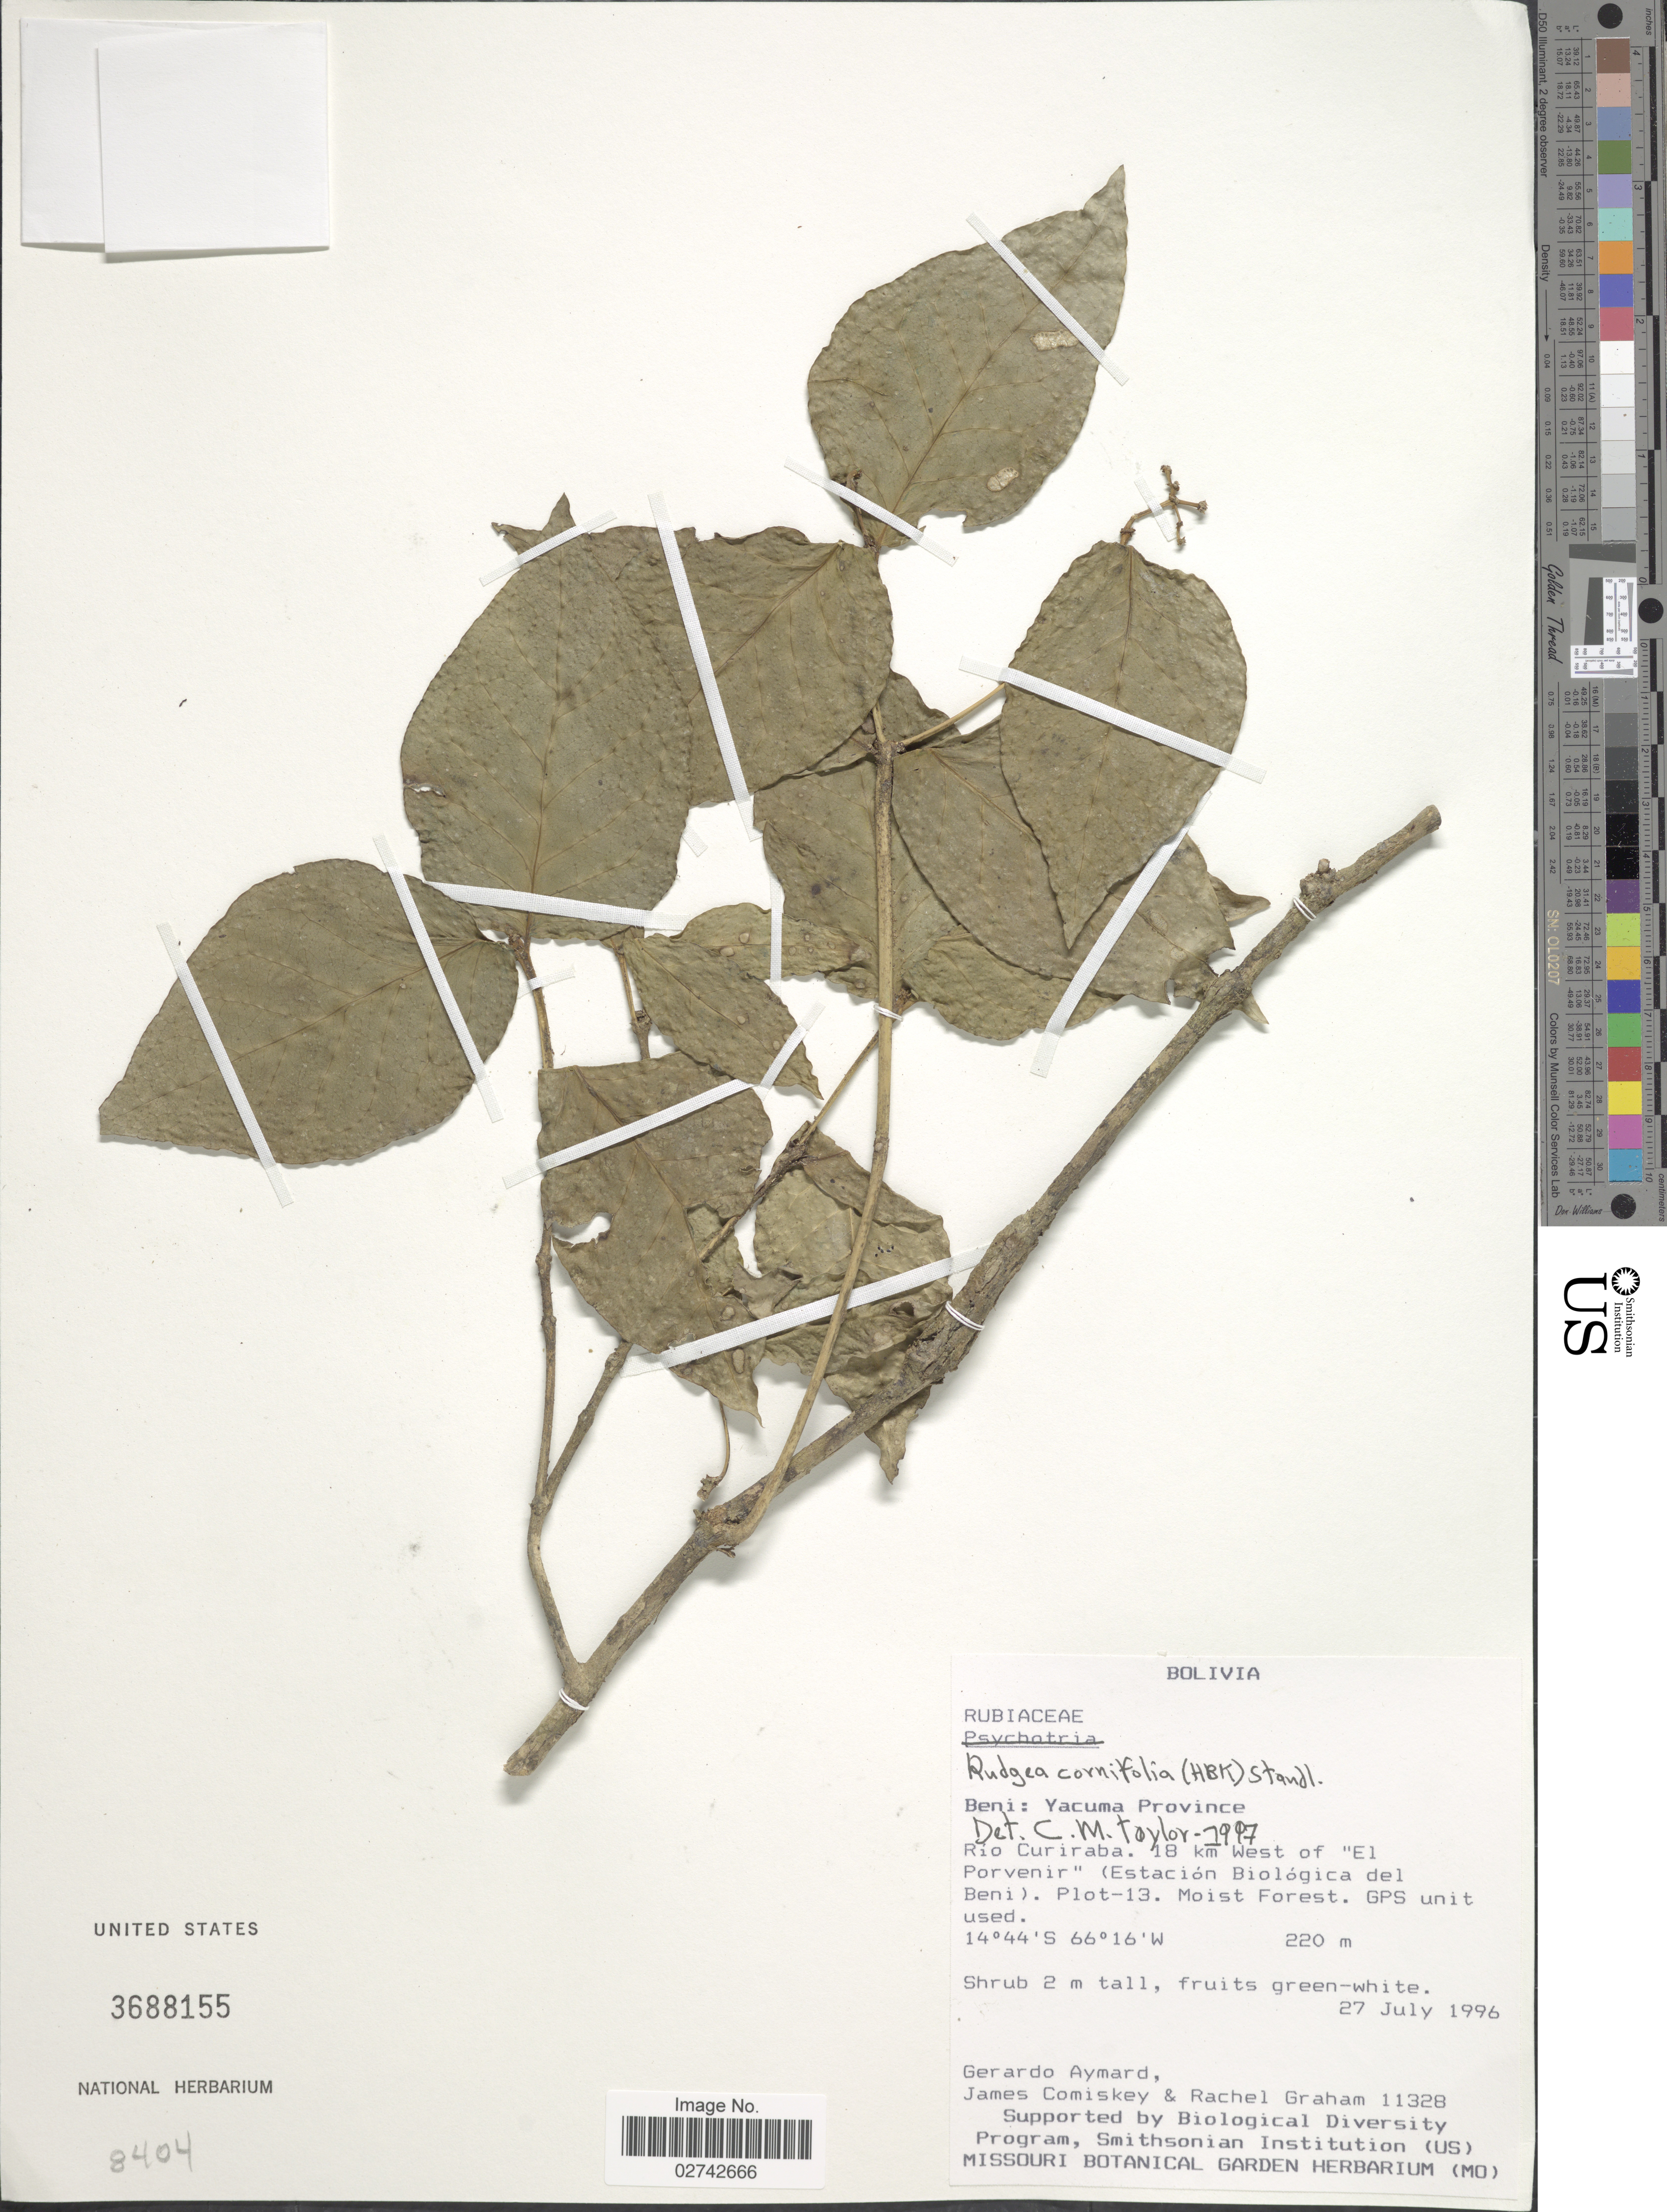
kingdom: Plantae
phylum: Tracheophyta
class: Magnoliopsida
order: Gentianales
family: Rubiaceae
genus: Rudgea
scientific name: Rudgea cornifolia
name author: (Kunth) Standl.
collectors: G. A. Aymard, J. A. Comiskey & R. Graham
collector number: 11328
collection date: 1996-07-27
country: Bolivia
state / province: Beni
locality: Beni: Yacuma Province, Rio Curiraba, 18 km west of El Porvenir (Estacion Biologica del Beni) Plot-13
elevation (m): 220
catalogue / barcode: US 3688155